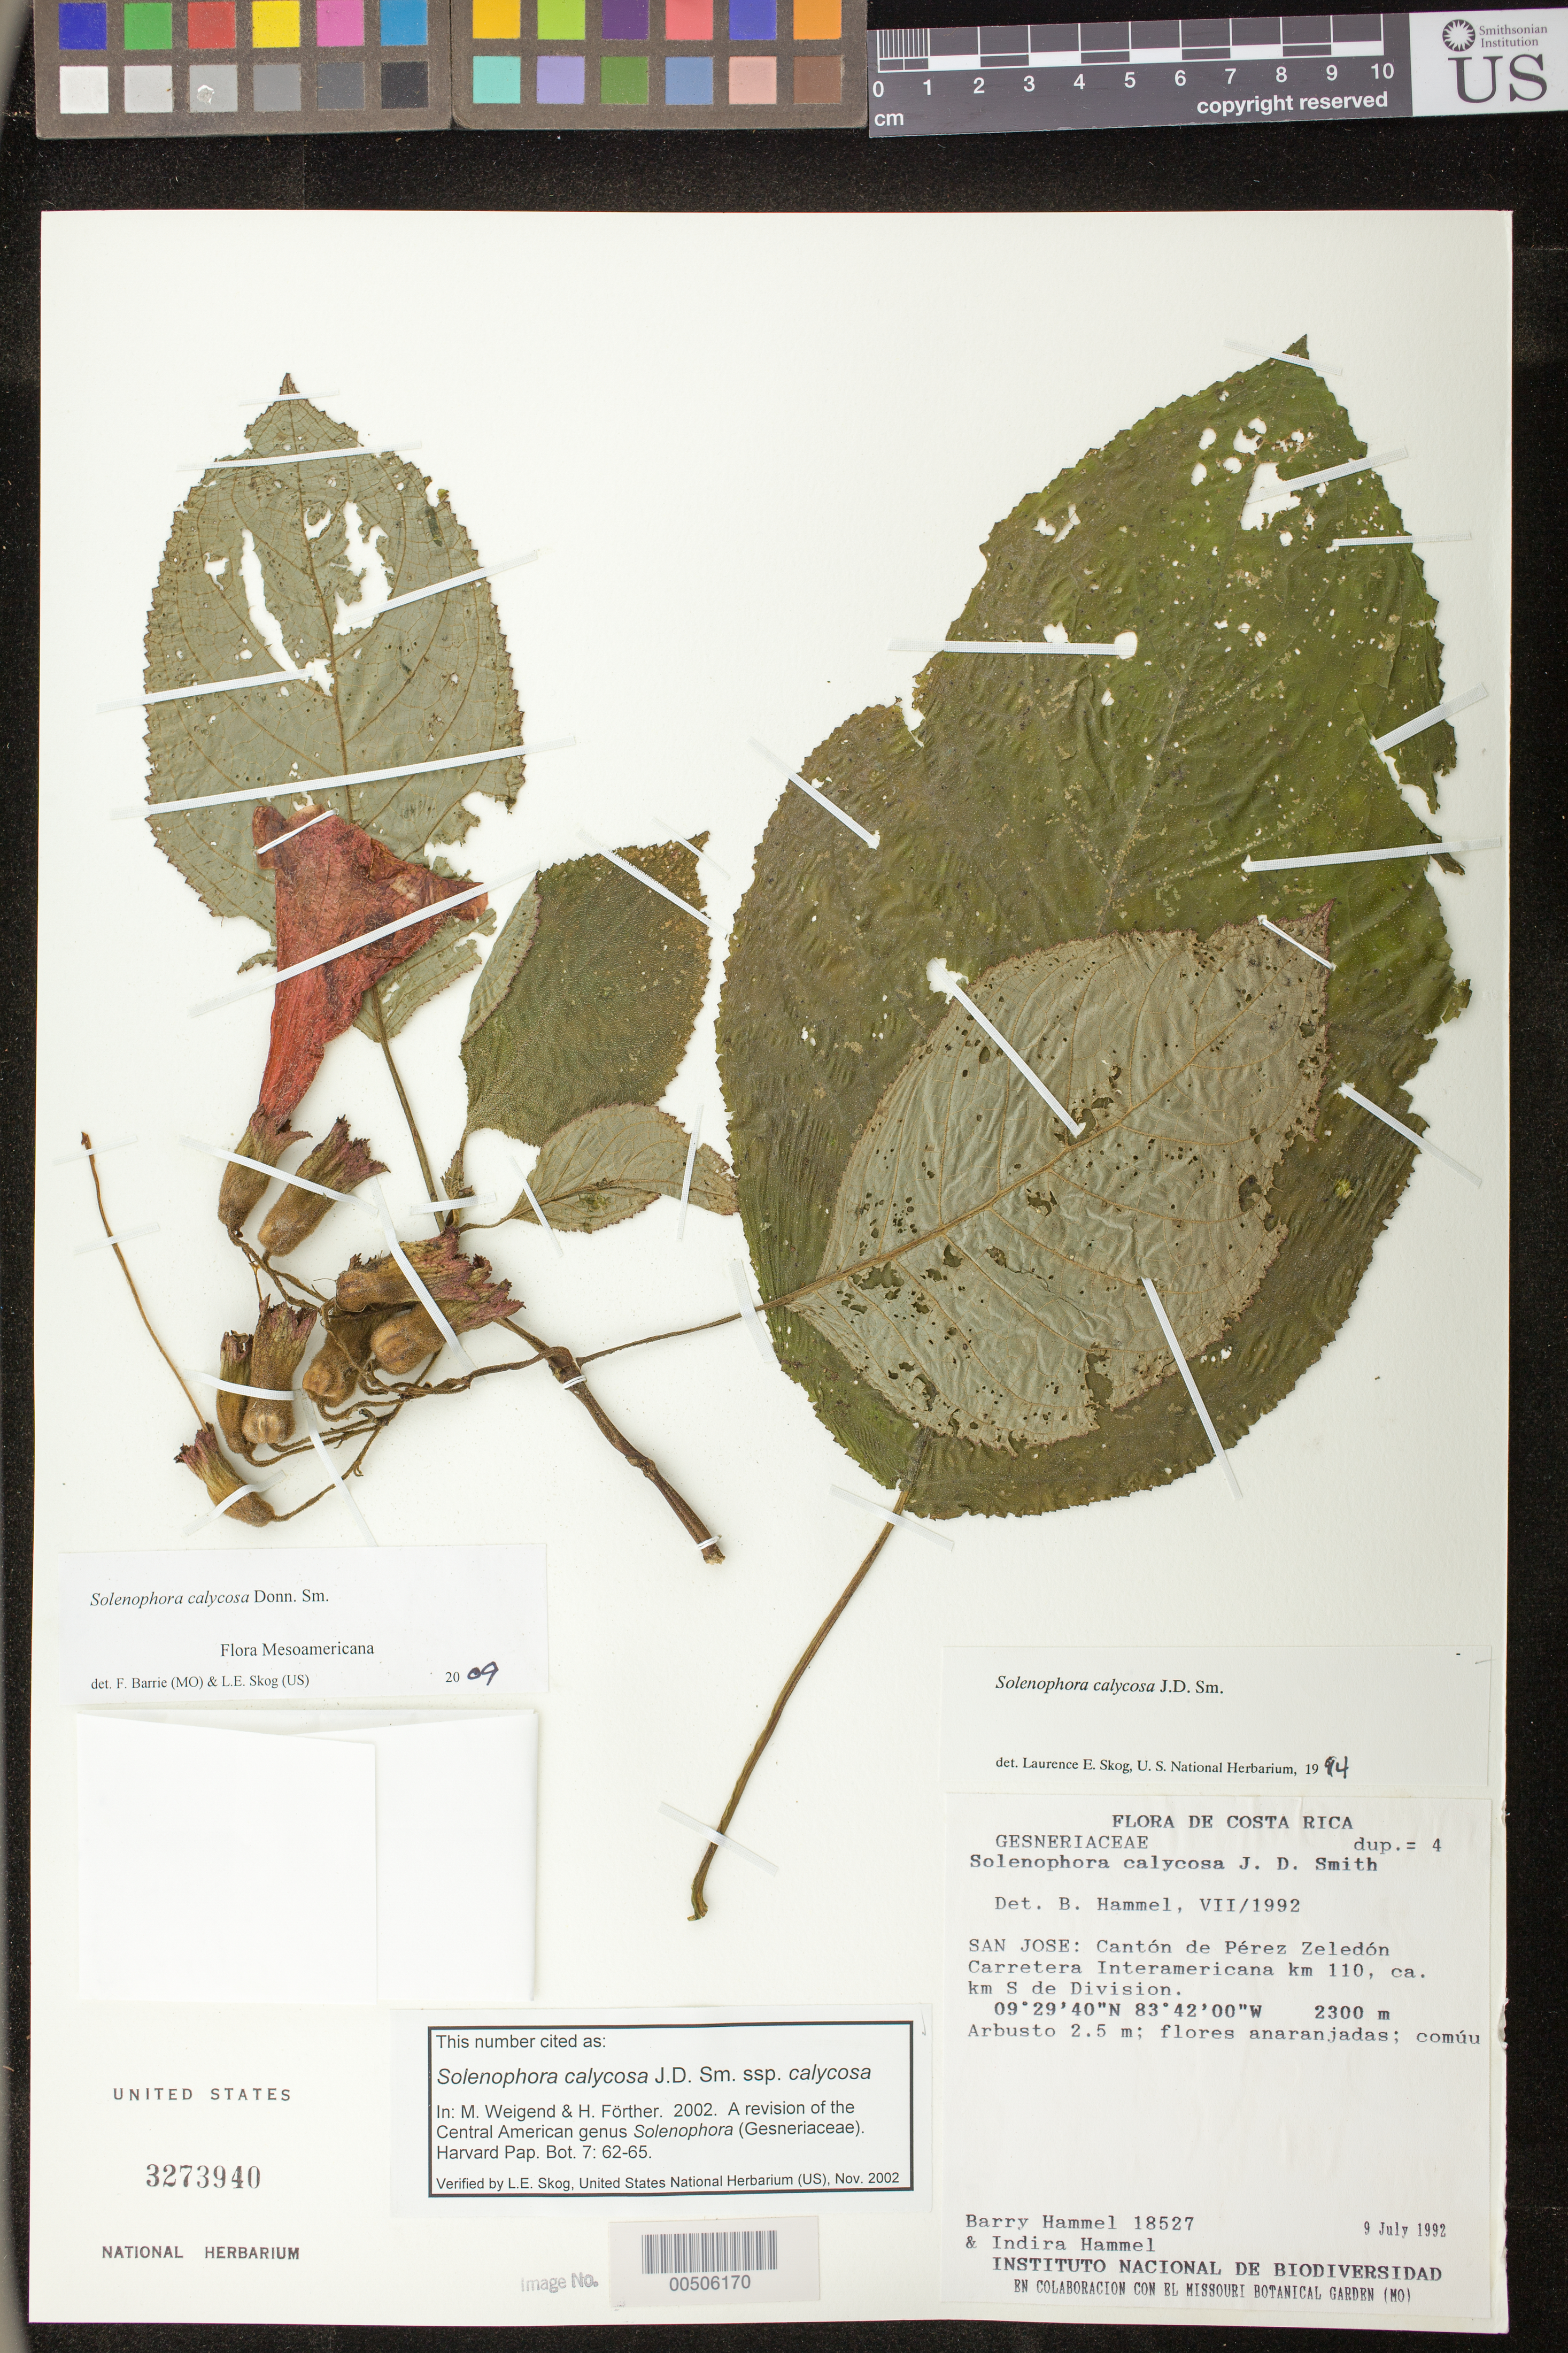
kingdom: Plantae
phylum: Tracheophyta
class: Magnoliopsida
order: Lamiales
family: Gesneriaceae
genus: Solenophora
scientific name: Solenophora calycosa Donn. Sm. subsp. calycosa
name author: (Donn. Sm.) Donn. Sm.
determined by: Weigend; Förther, Harald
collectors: B. Hammel & I. Hammel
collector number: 18527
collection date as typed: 09 Jul 1992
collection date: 1992-07-09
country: Costa Rica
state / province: San José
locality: Cantón de Pérez Zeledón, Carretera Interamericana km 110, ca. km S de Division.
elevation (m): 2300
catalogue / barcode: US 3273940